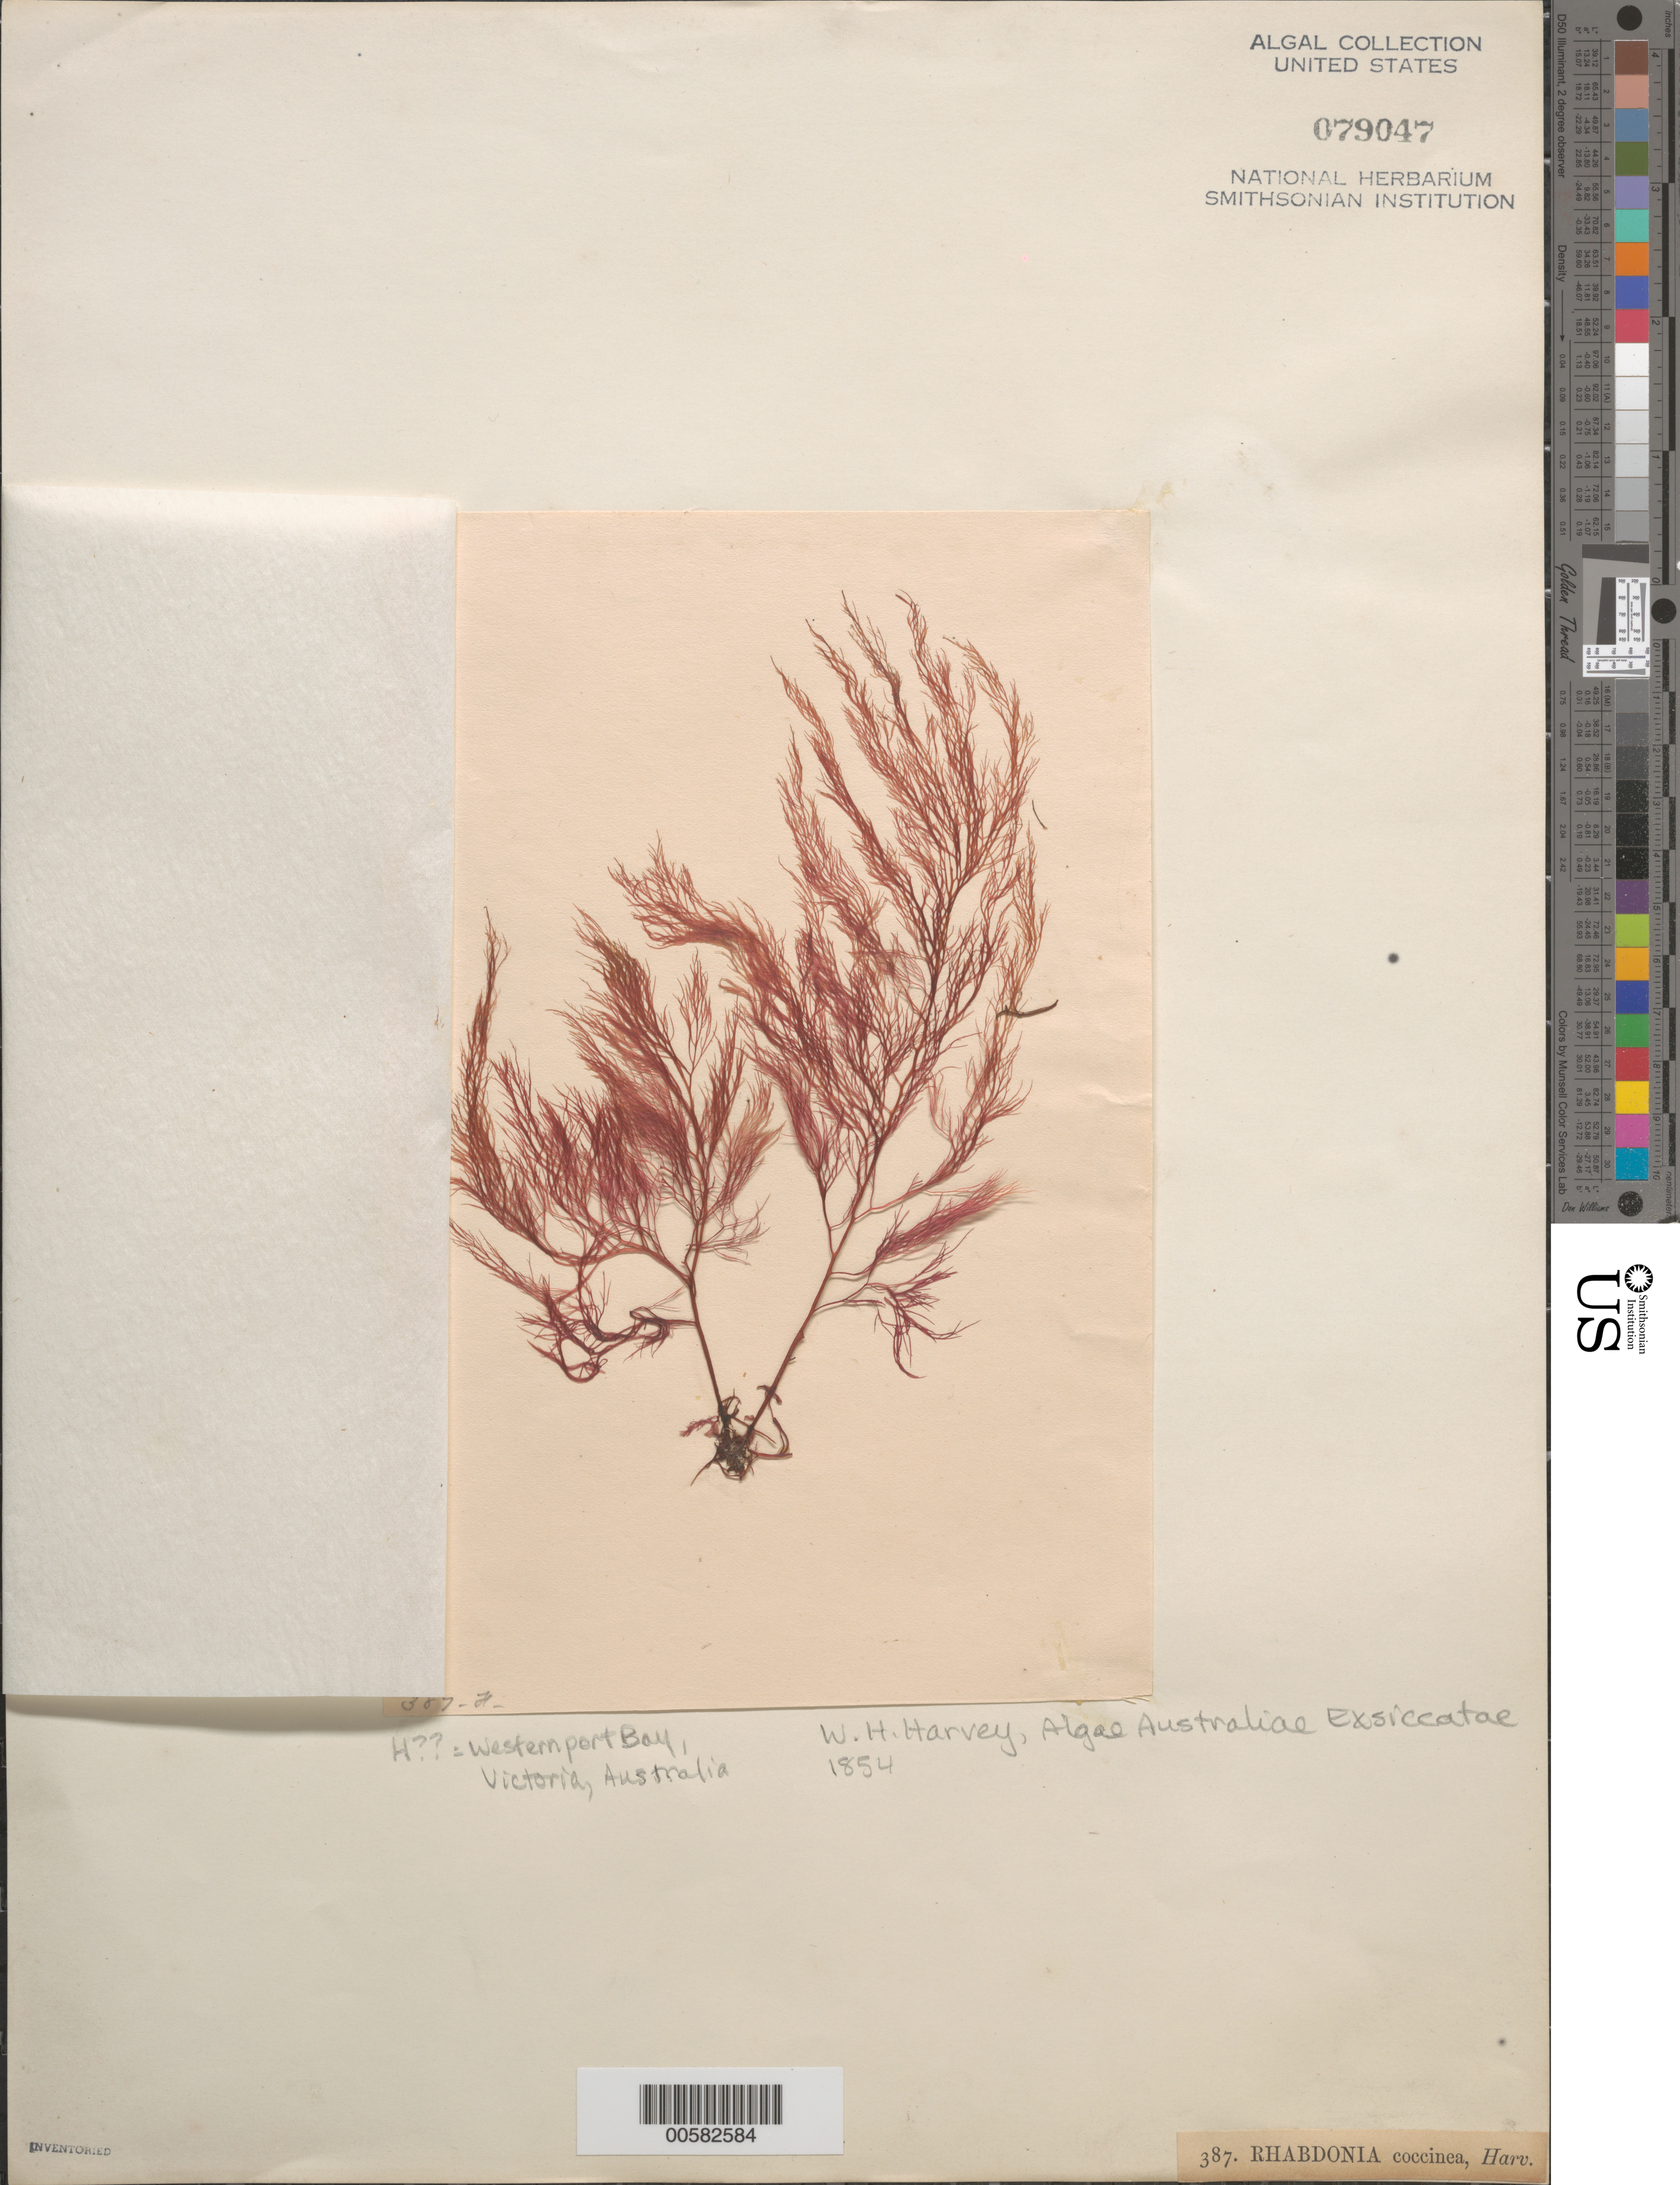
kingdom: Plantae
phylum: Rhodophyta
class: Florideophyceae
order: Gigartinales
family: Areschougiaceae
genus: Rhabdonia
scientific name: Rhabdonia coccinea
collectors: W. Harvey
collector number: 387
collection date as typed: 1854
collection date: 1854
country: Australia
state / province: Victoria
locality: Westernport Bay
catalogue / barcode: US 79047